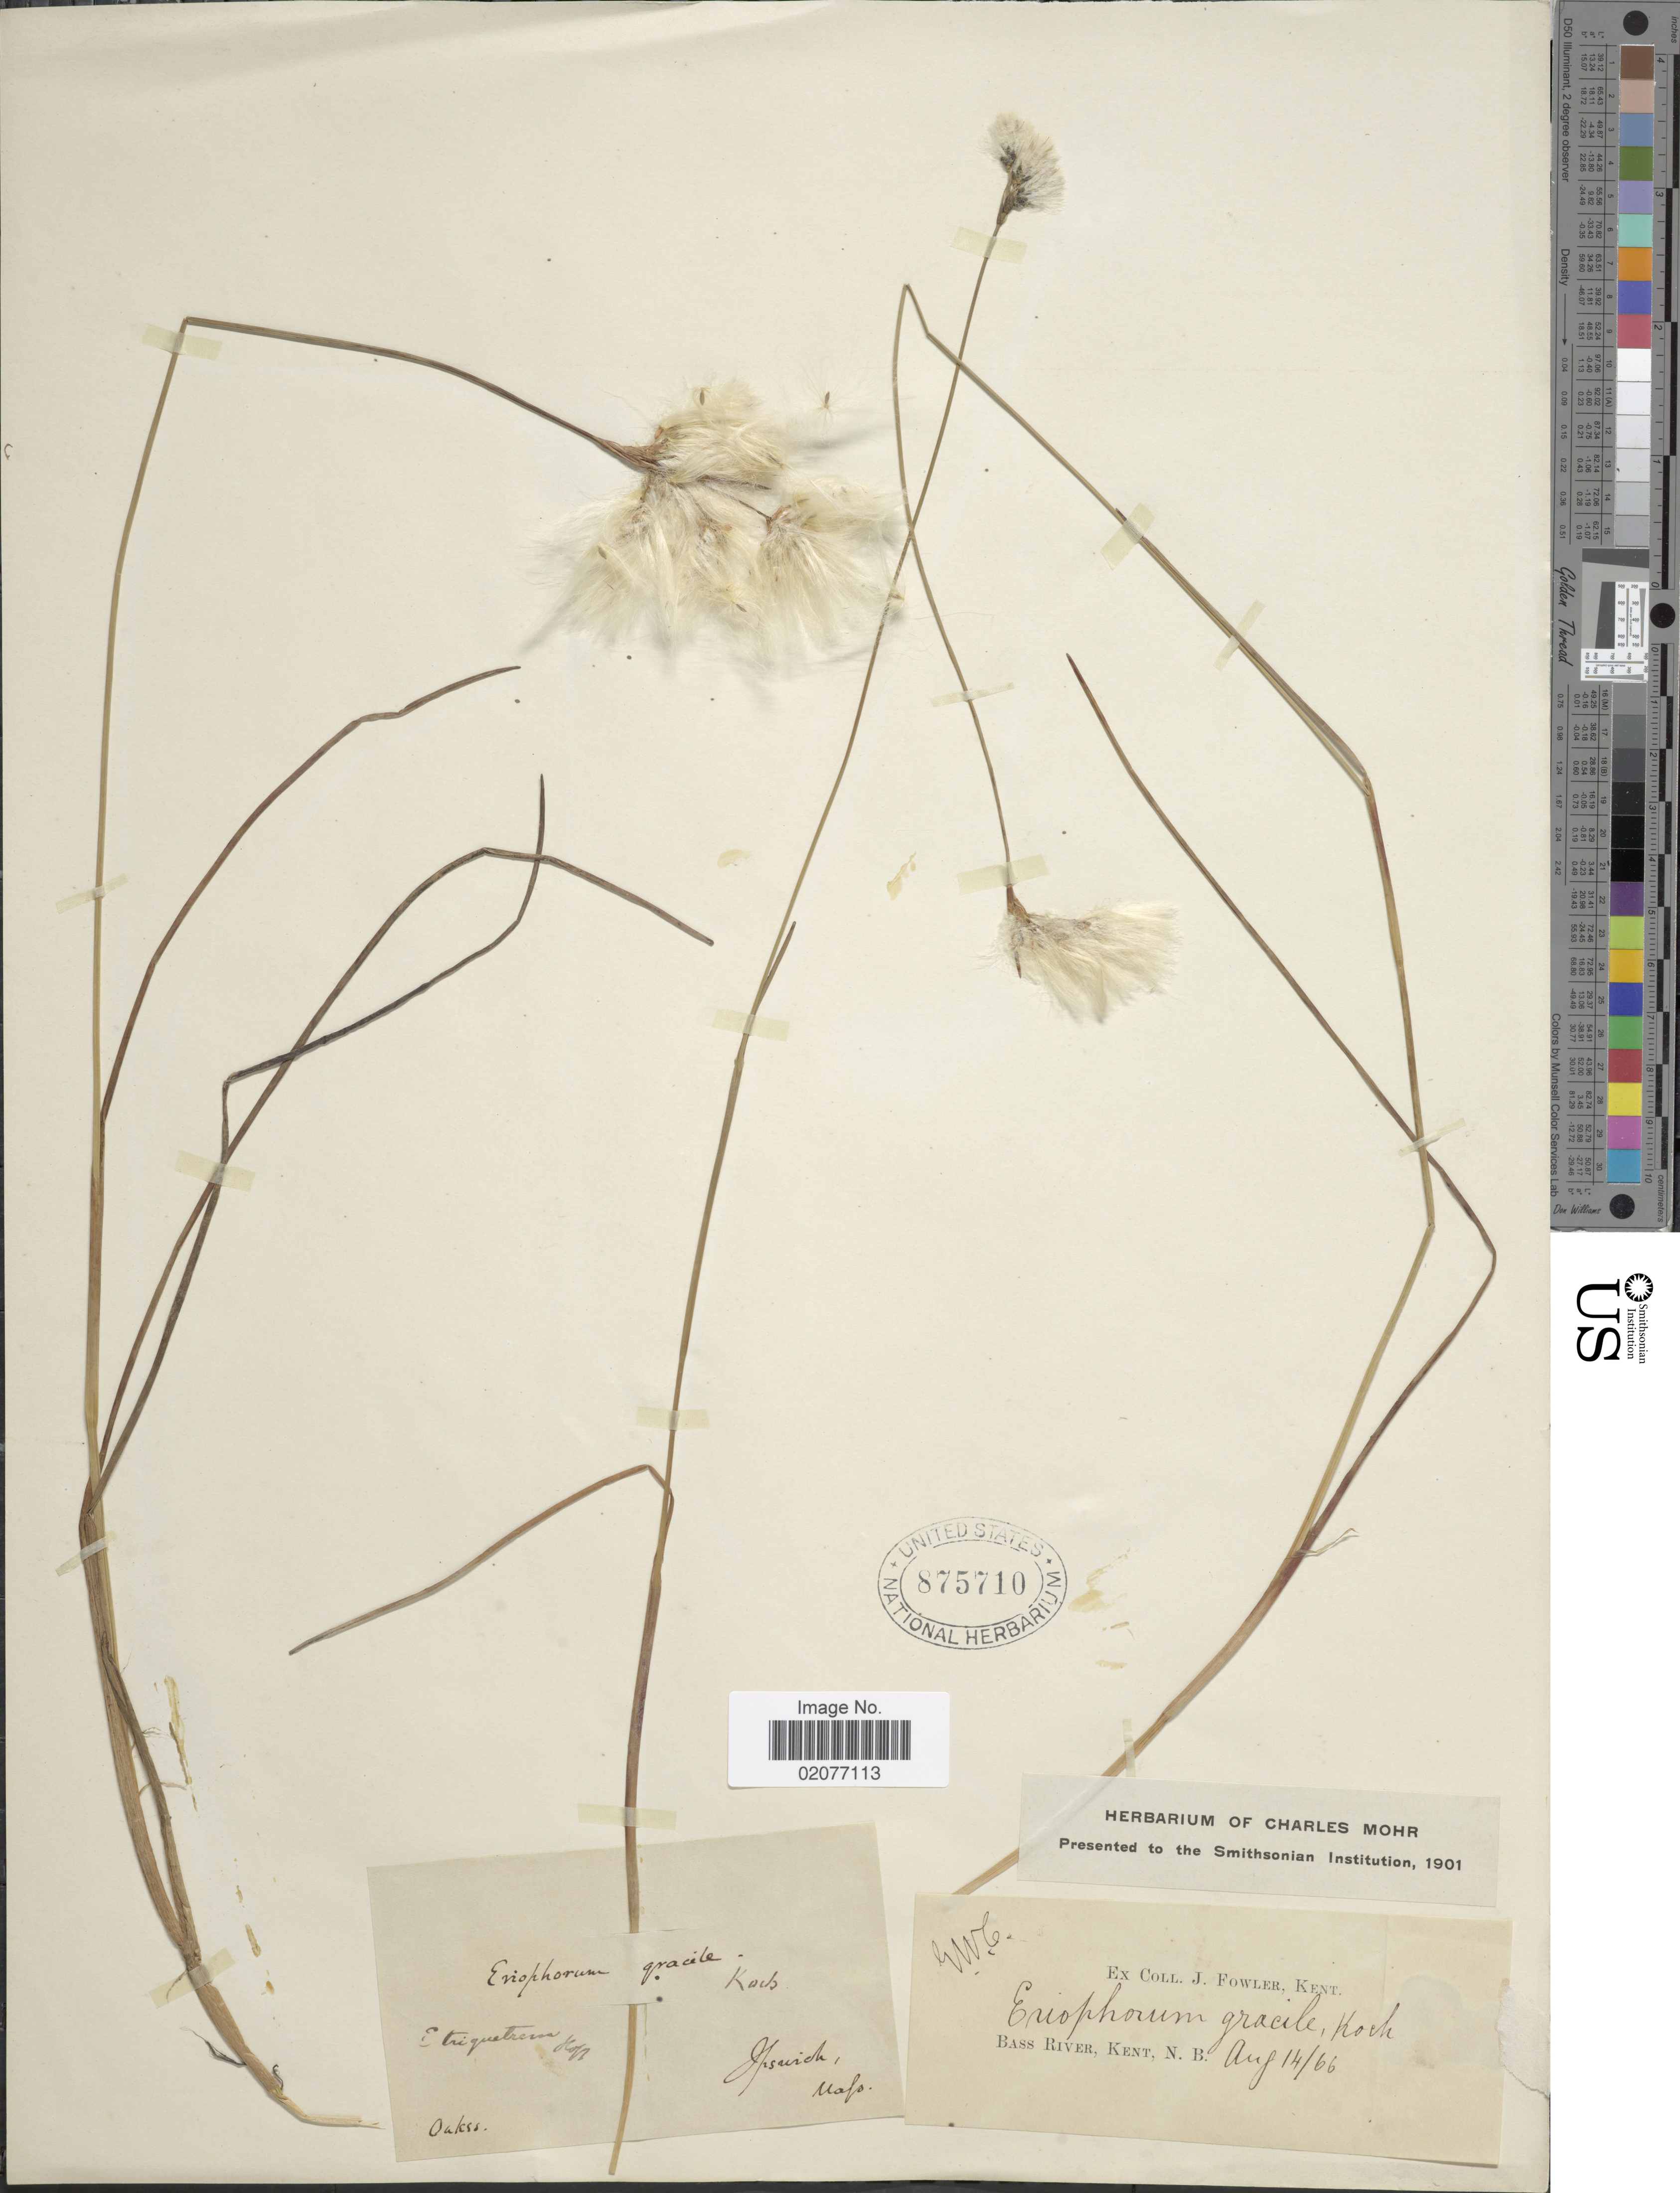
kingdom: Plantae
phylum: Tracheophyta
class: Liliopsida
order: Poales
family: Cyperaceae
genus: Eriophorum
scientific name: Eriophorum gracile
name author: W.D.J. Koch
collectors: J. P. Fowler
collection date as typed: Transcribed d/m/y: 14/8/66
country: Canada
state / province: New Brunswick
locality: Bass River, Kent, Ipswich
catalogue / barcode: US 875710